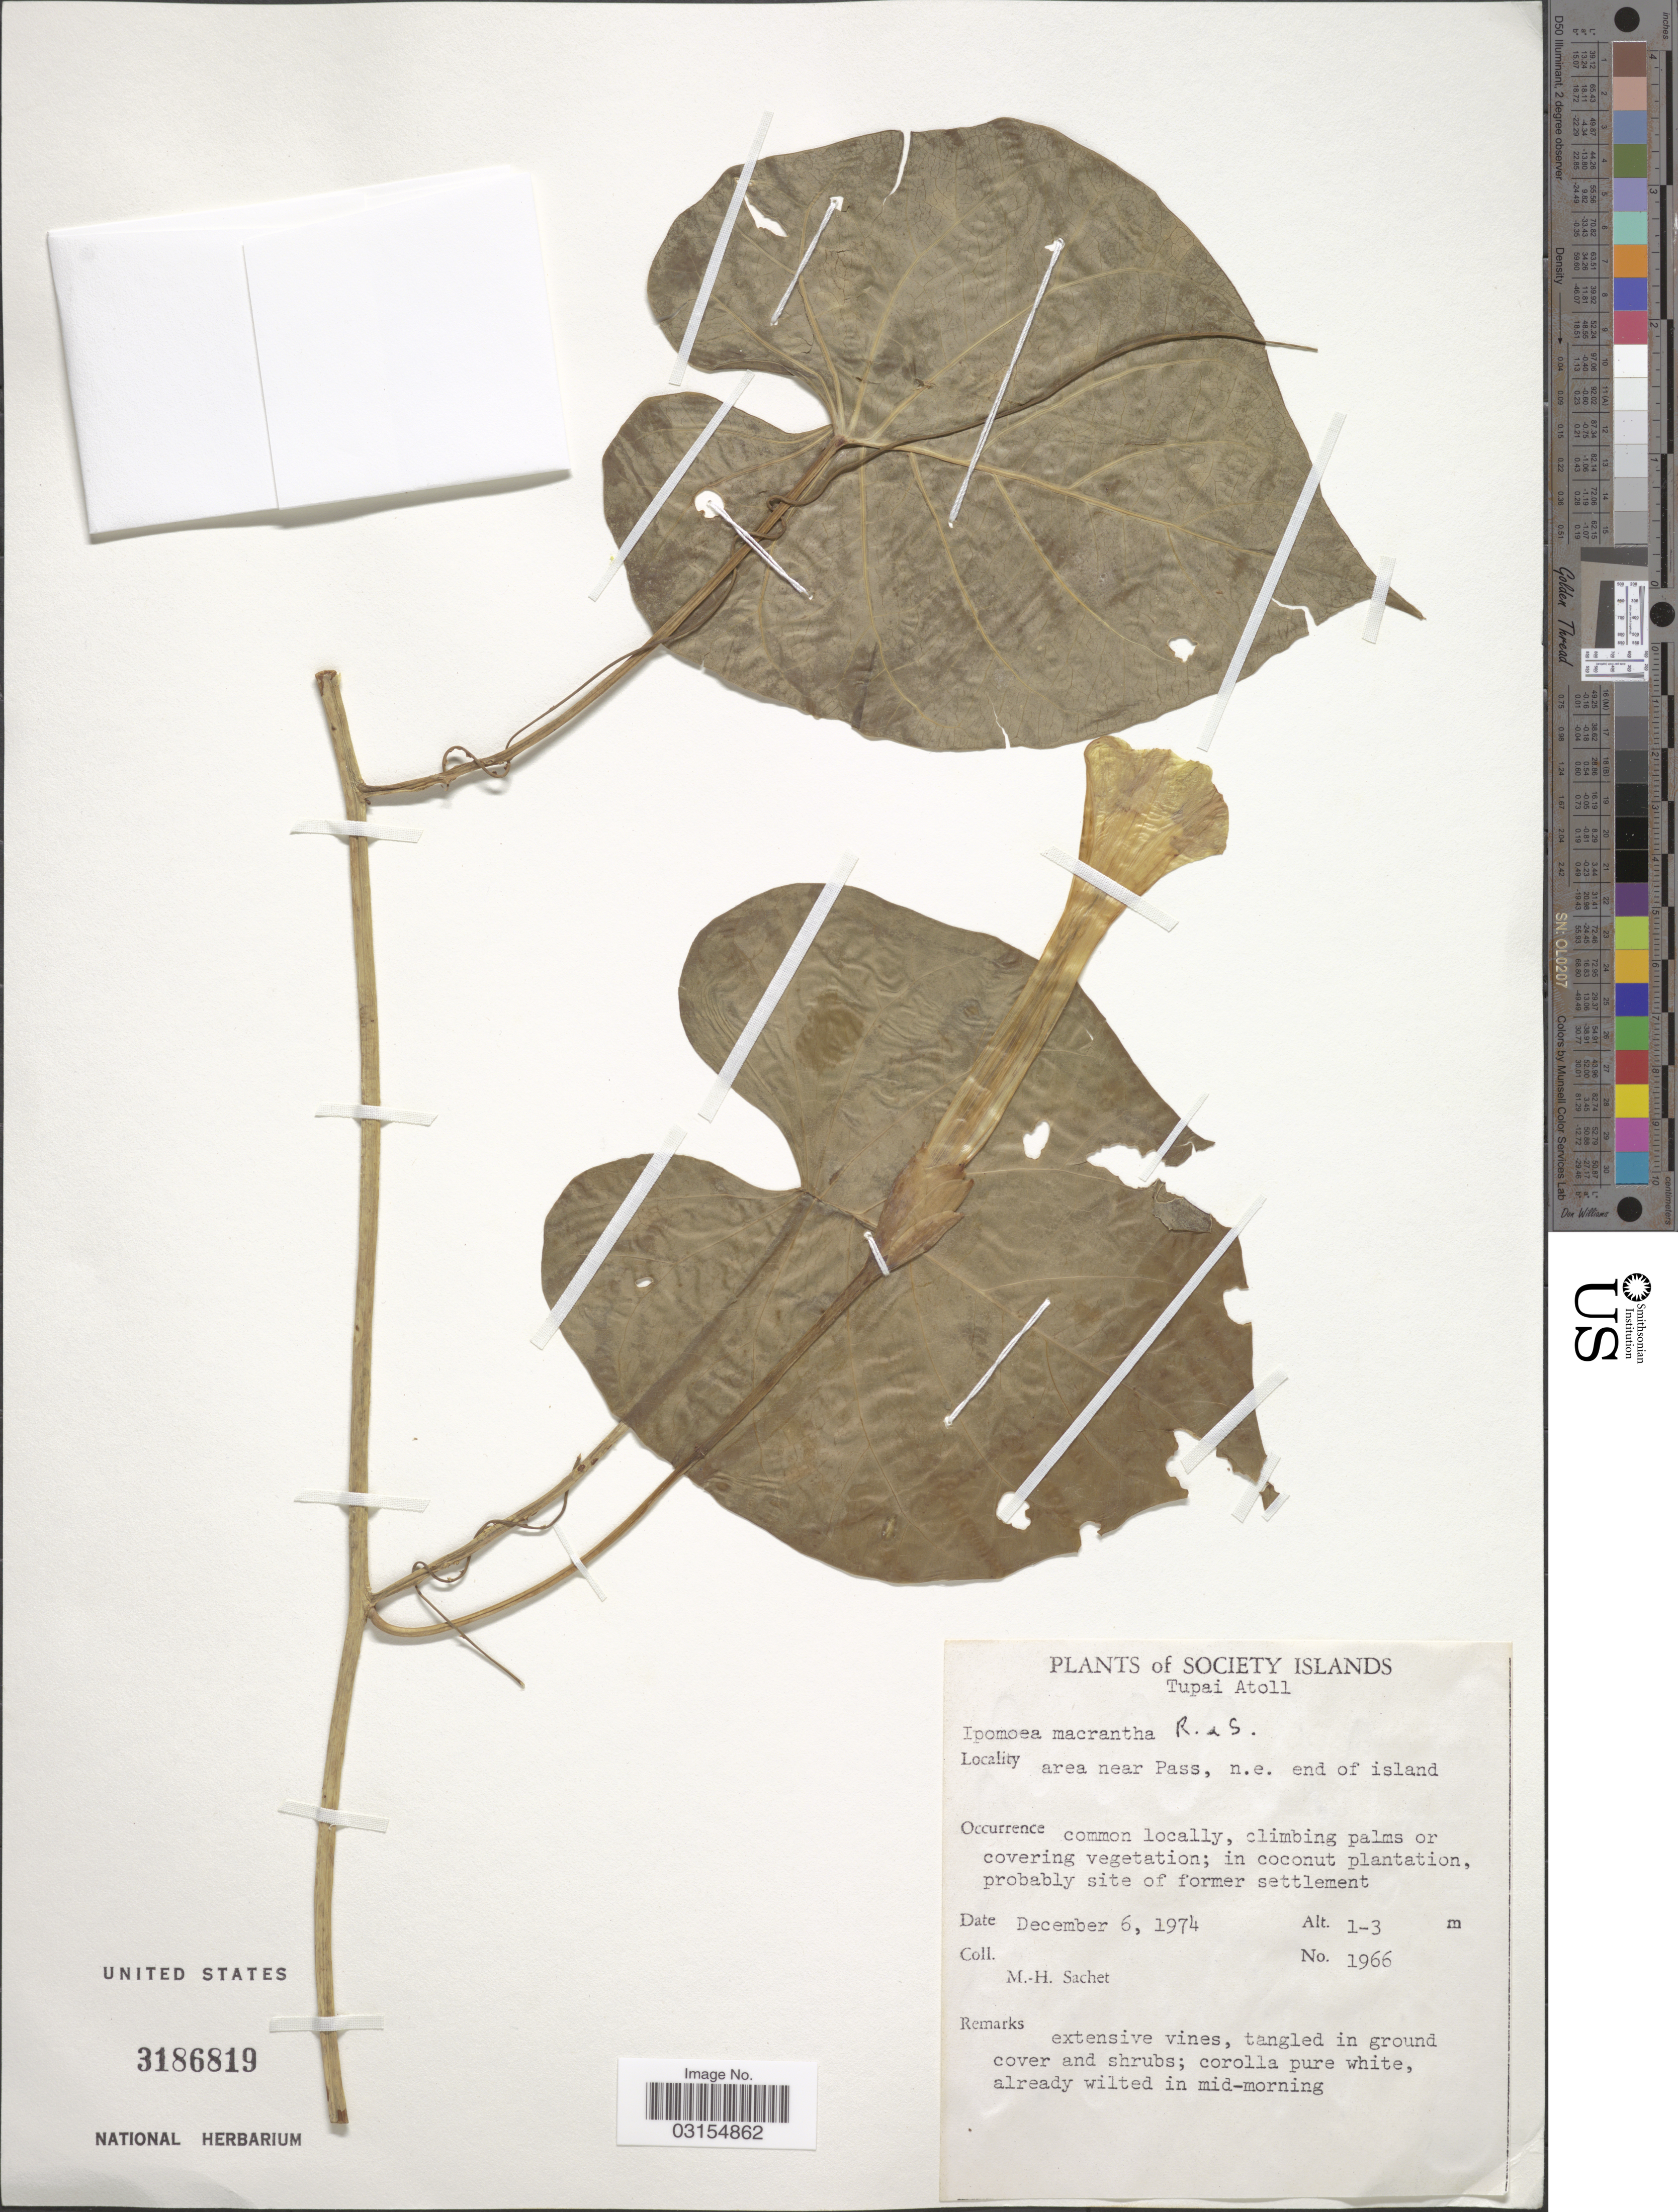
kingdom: Plantae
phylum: Tracheophyta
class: Magnoliopsida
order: Solanales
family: Convolvulaceae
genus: Ipomoea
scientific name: Ipomoea violacea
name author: L.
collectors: M.-H. Sachet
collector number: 1966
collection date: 1974-12-06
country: French Polynesia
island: Tupai Atoll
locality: Society Islands, Tupai Atoll, area near Pass, n.e. end of island.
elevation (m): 1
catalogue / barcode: US 3186819